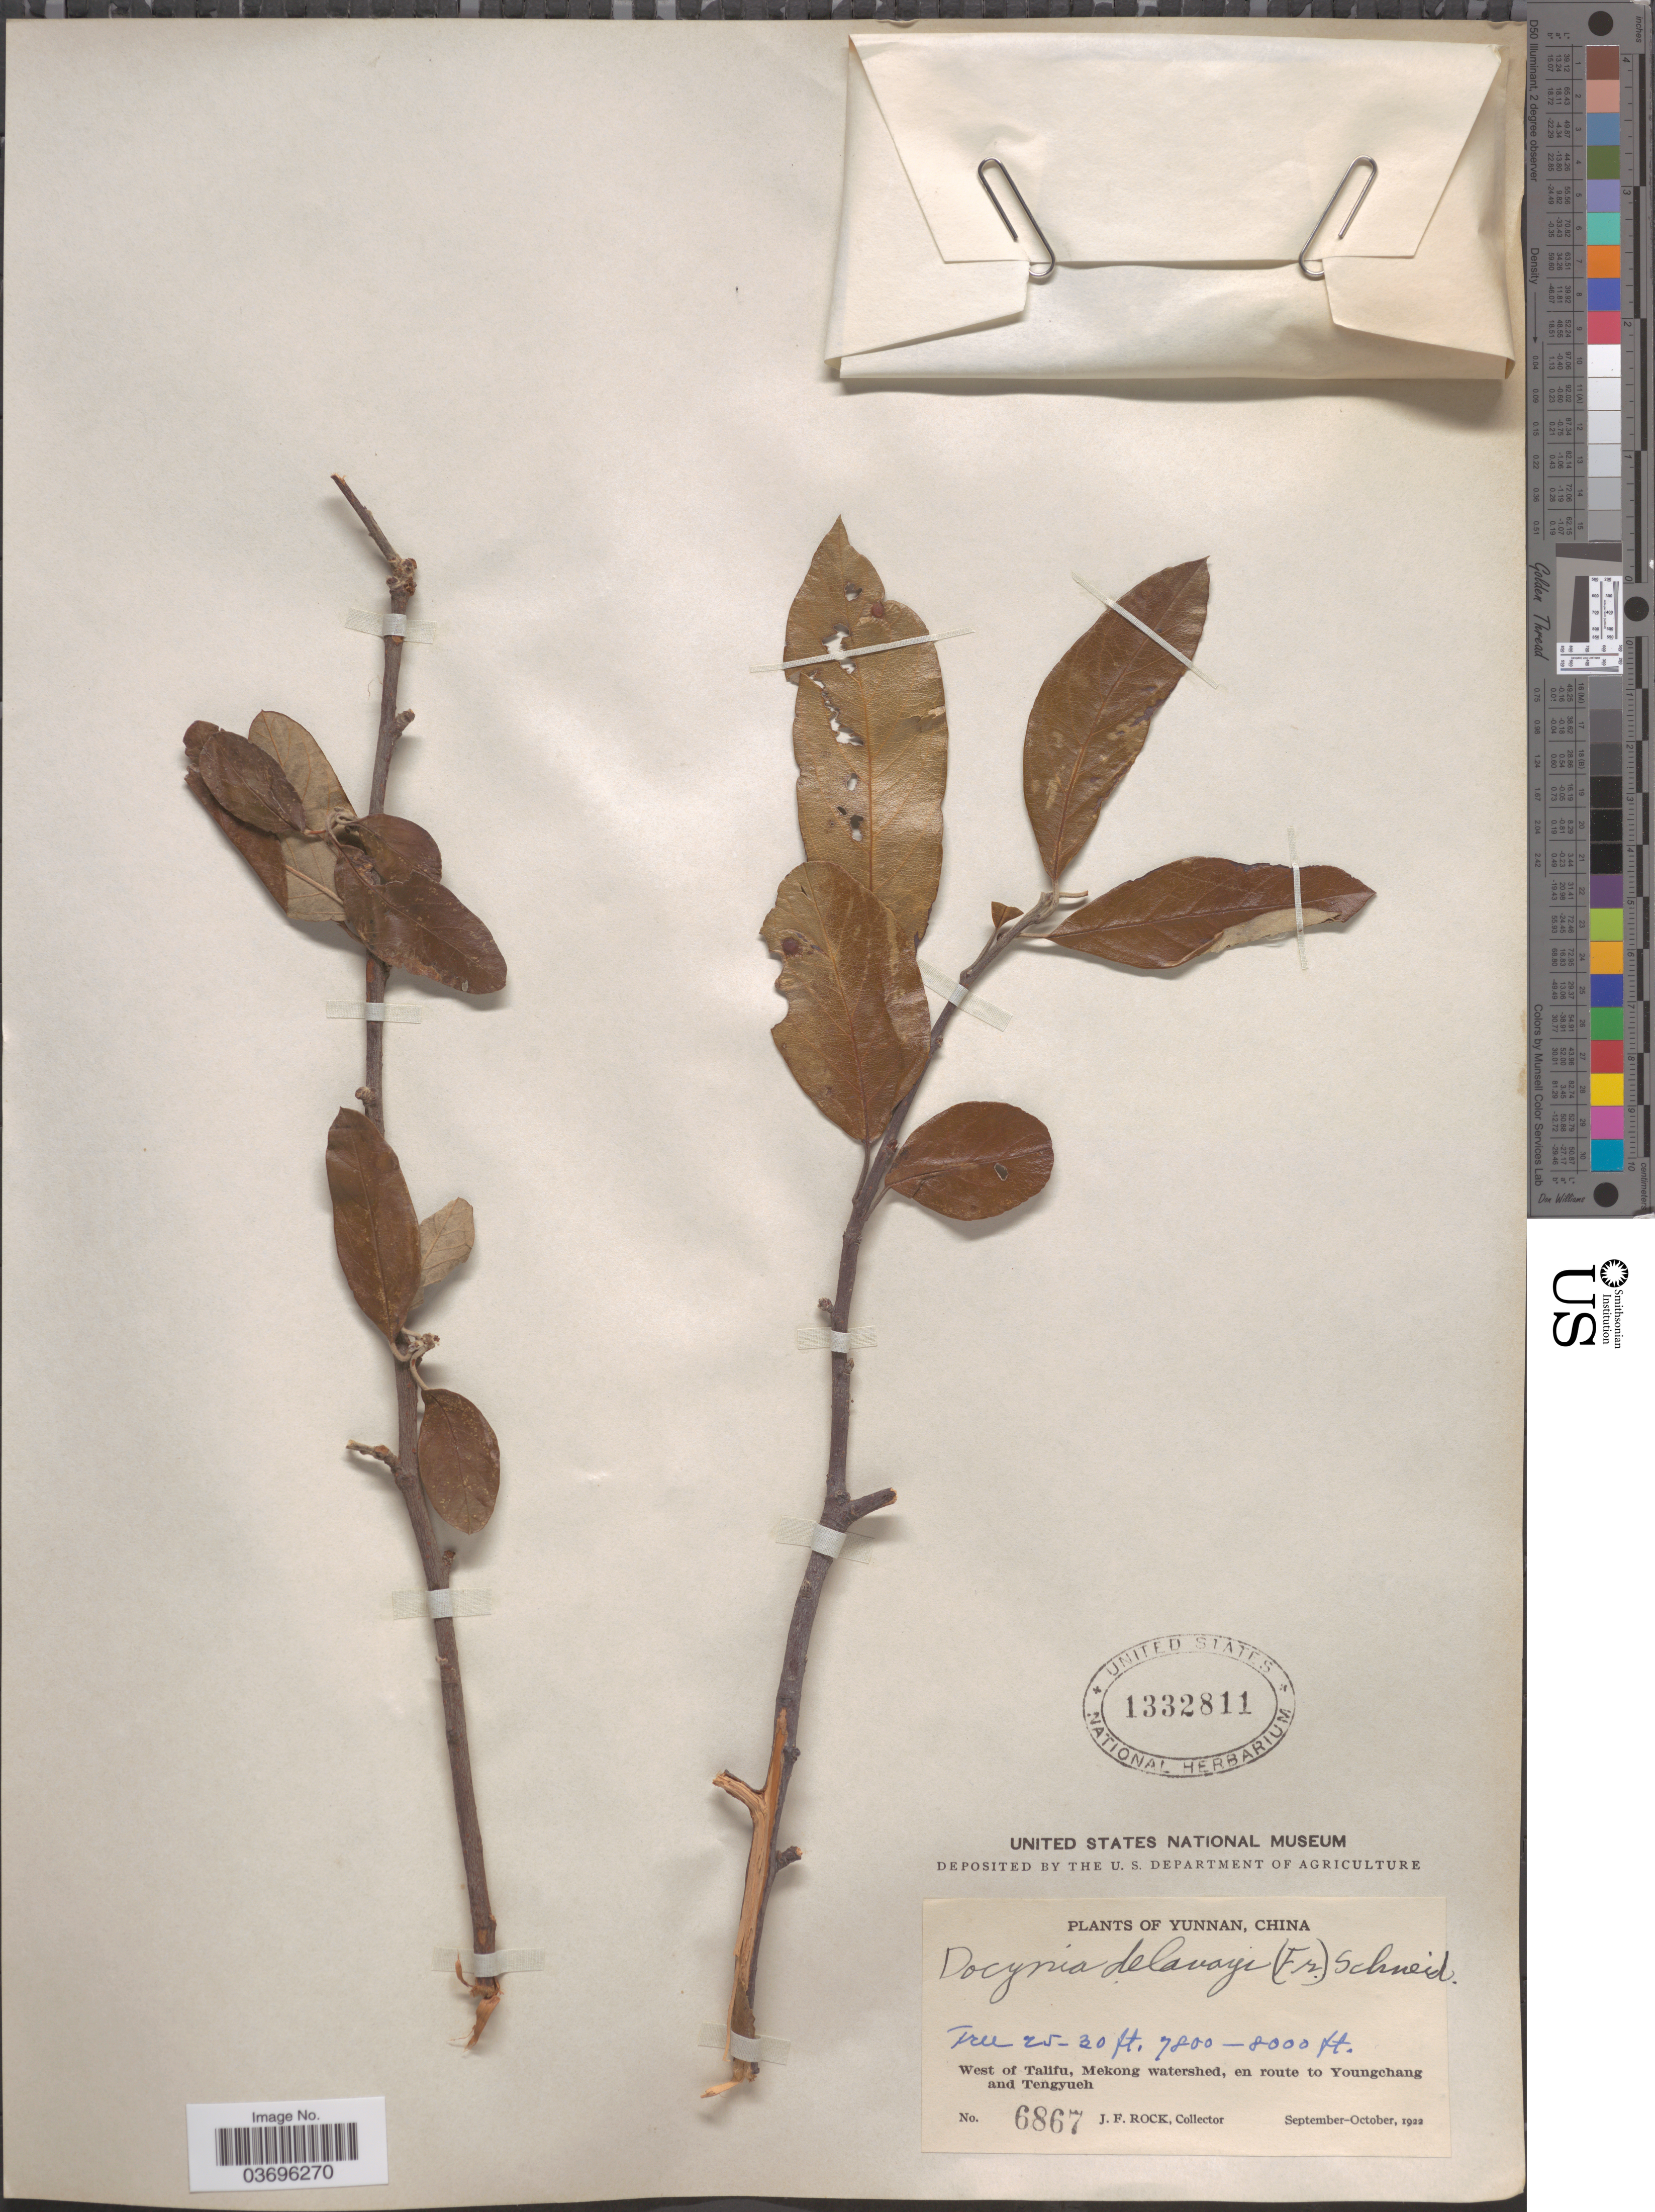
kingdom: Plantae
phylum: Tracheophyta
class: Magnoliopsida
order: Rosales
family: Rosaceae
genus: Docynia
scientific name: Docynia delavayi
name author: C.K. Schneid.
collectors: J. Rock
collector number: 6867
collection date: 1922-09/1922-10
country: China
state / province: Yunnan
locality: West of Talifu, Mekong watershed, en route to Youngchang and Tengyueh.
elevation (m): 2377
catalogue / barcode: US 1332811